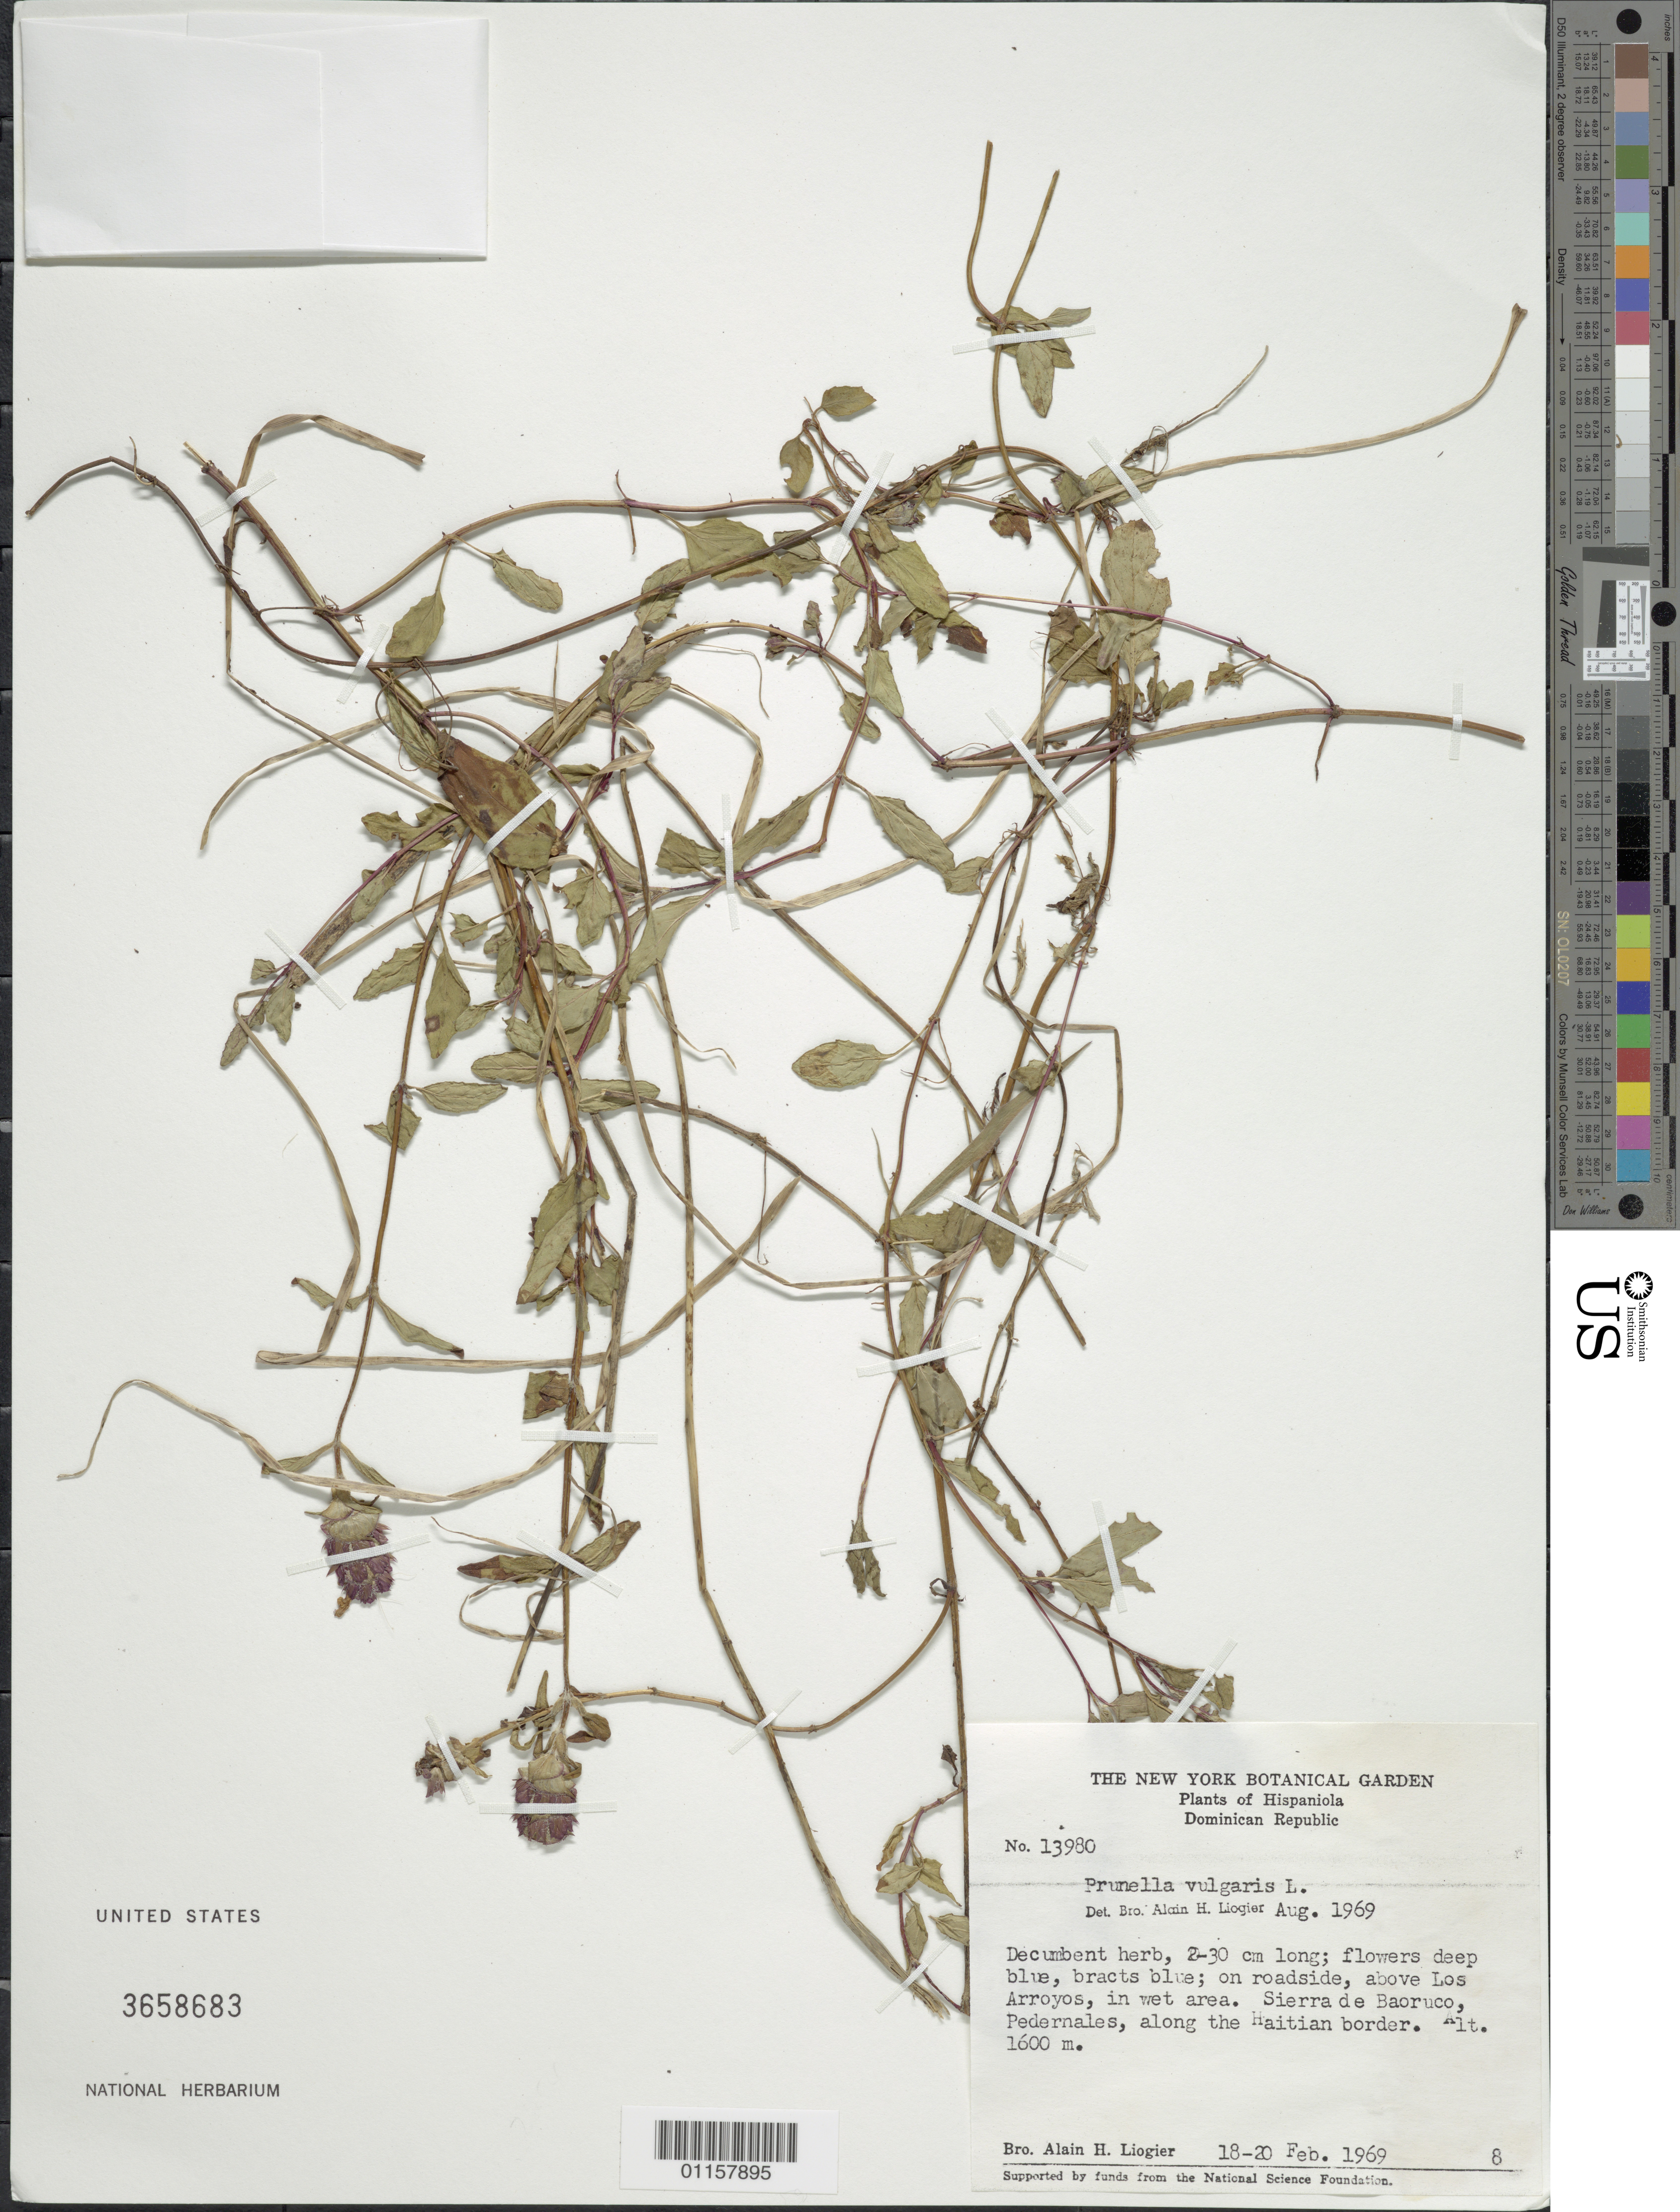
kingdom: Plantae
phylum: Tracheophyta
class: Magnoliopsida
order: Lamiales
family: Lamiaceae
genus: Prunella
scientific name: Prunella vulgaris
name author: L.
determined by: Liogier, Alain H.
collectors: A. H. Liogier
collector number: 13980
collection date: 1969-02-18/1969-02-20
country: Dominican Republic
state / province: Pedernales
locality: Los Arroyos, Sierra de Baoruco, along the Haitian border.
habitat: On roadside.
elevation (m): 1600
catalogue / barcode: US 3658683